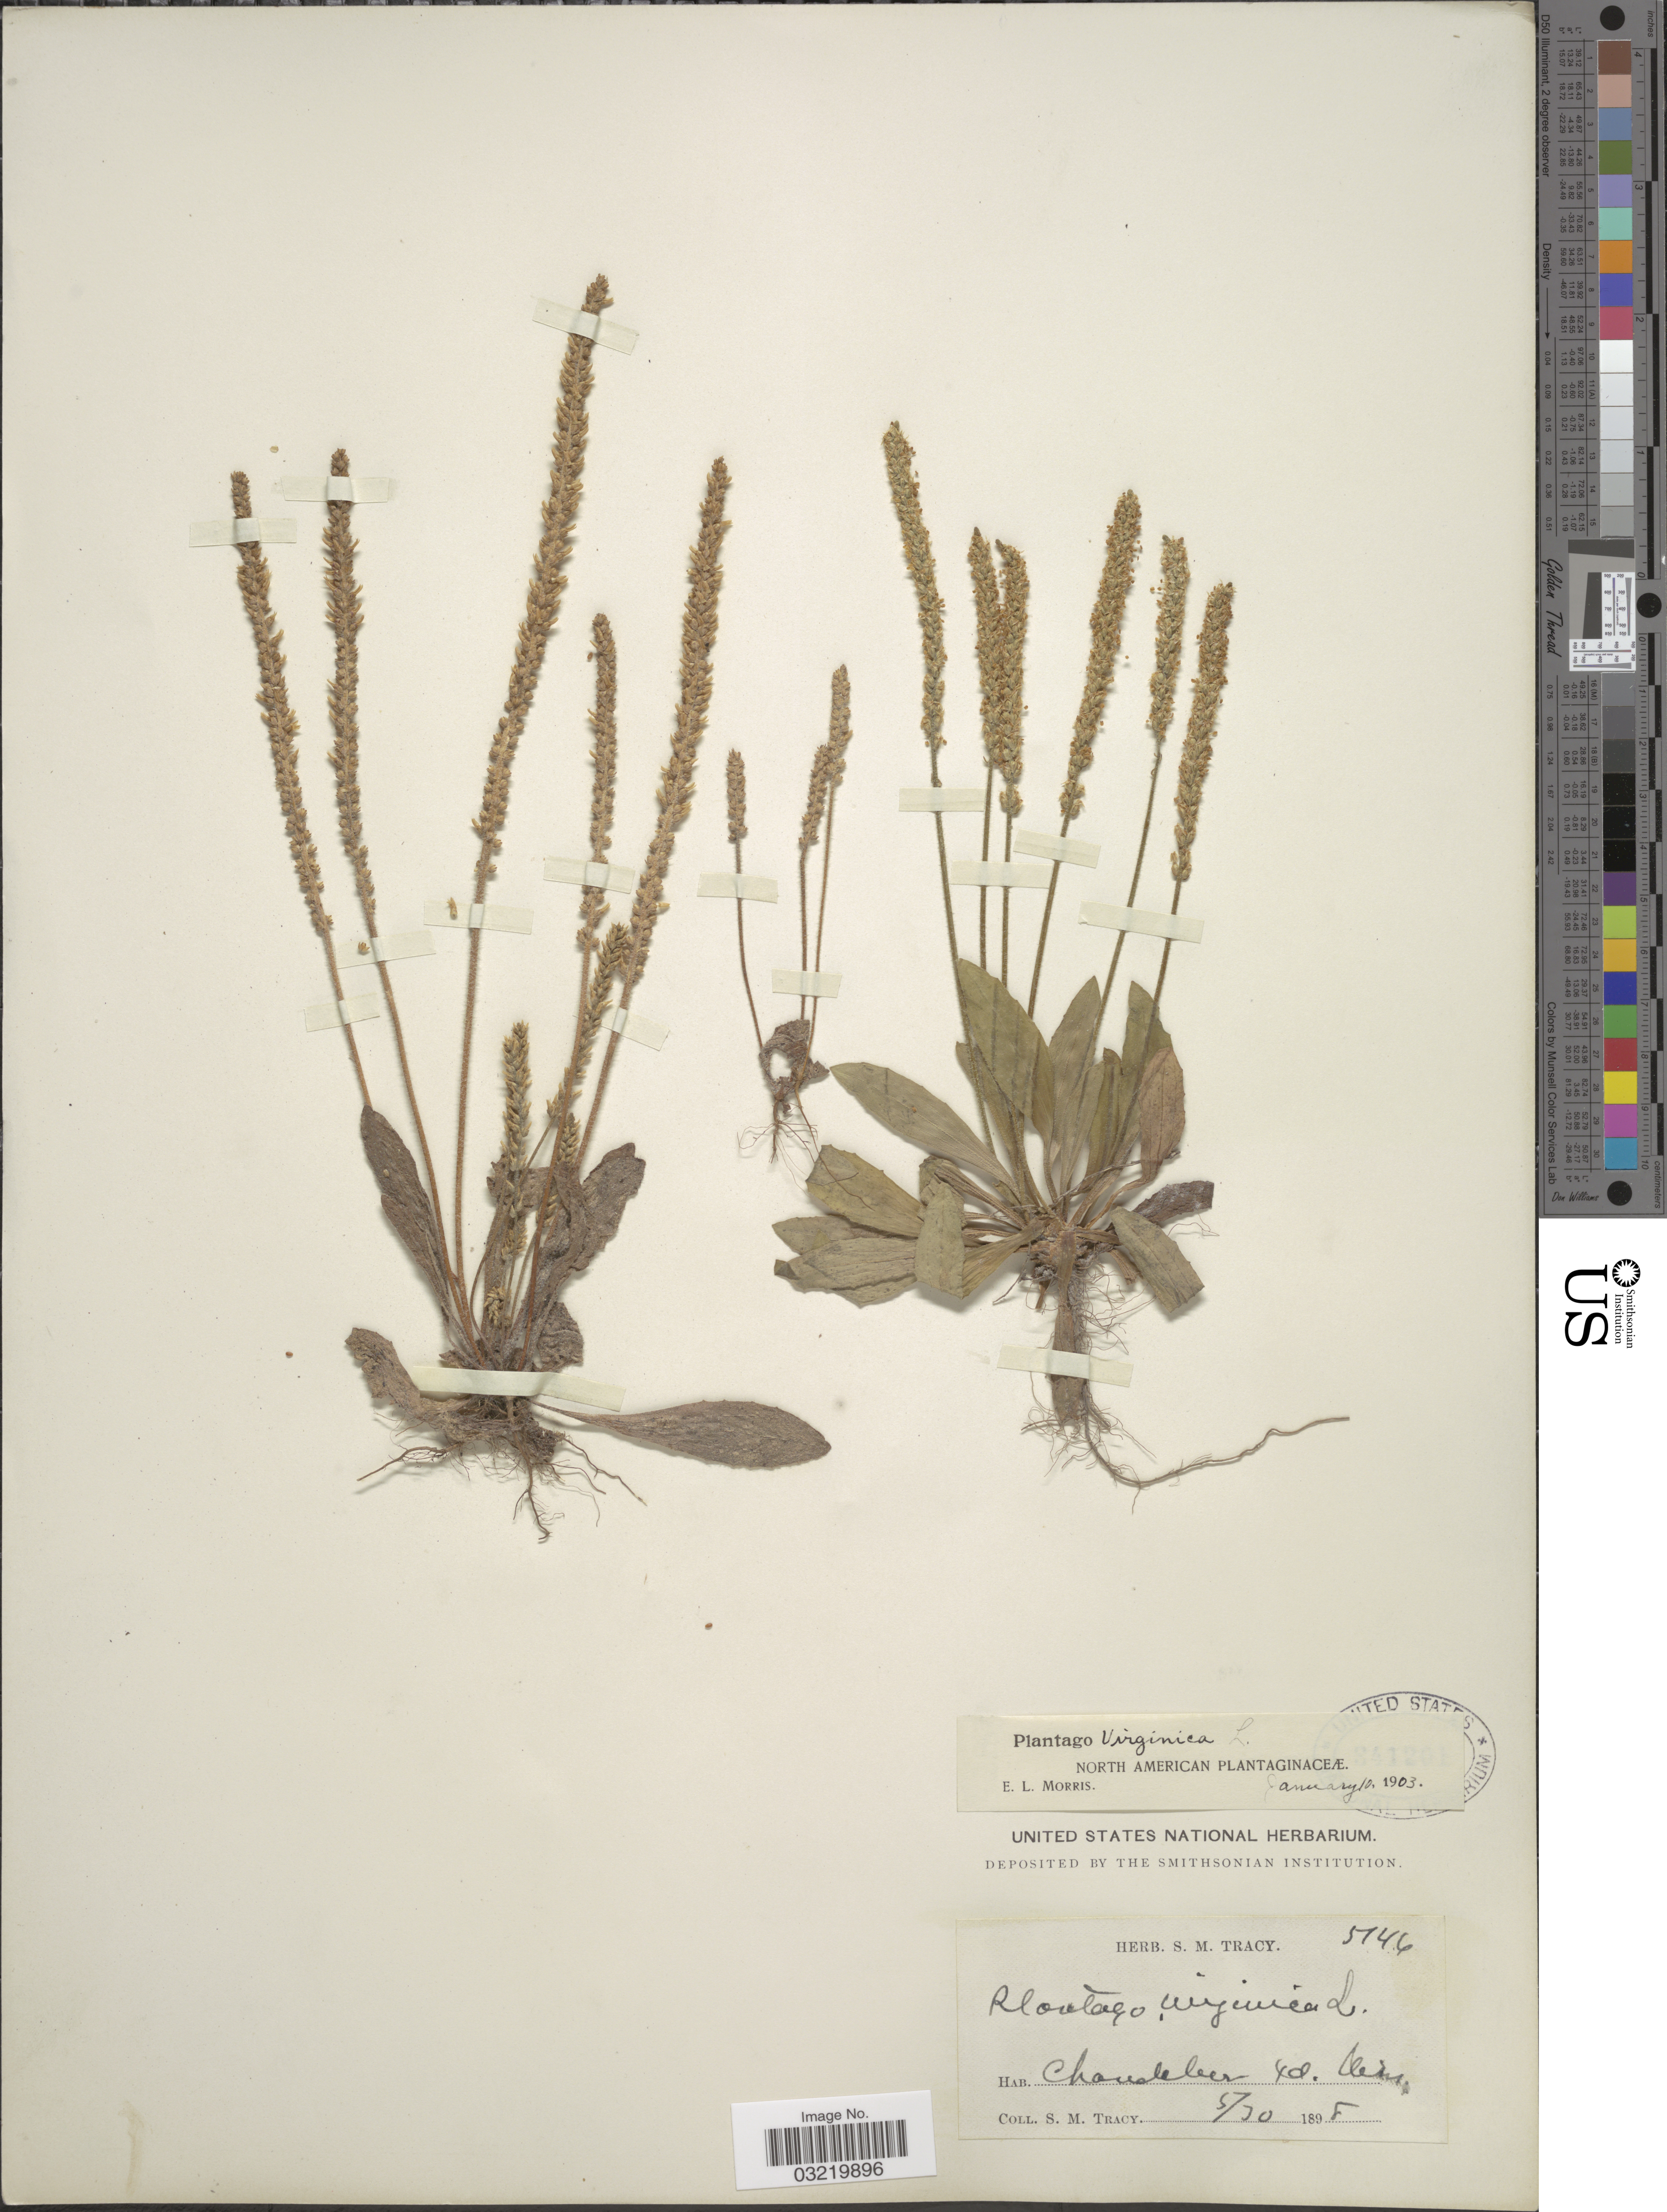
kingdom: Plantae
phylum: Tracheophyta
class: Magnoliopsida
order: Lamiales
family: Plantaginaceae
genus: Plantago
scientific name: Plantago virginica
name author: L.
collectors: S. M. Tracy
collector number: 5146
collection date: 1898-05-30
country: United States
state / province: Mississippi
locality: Chandeleur Island.